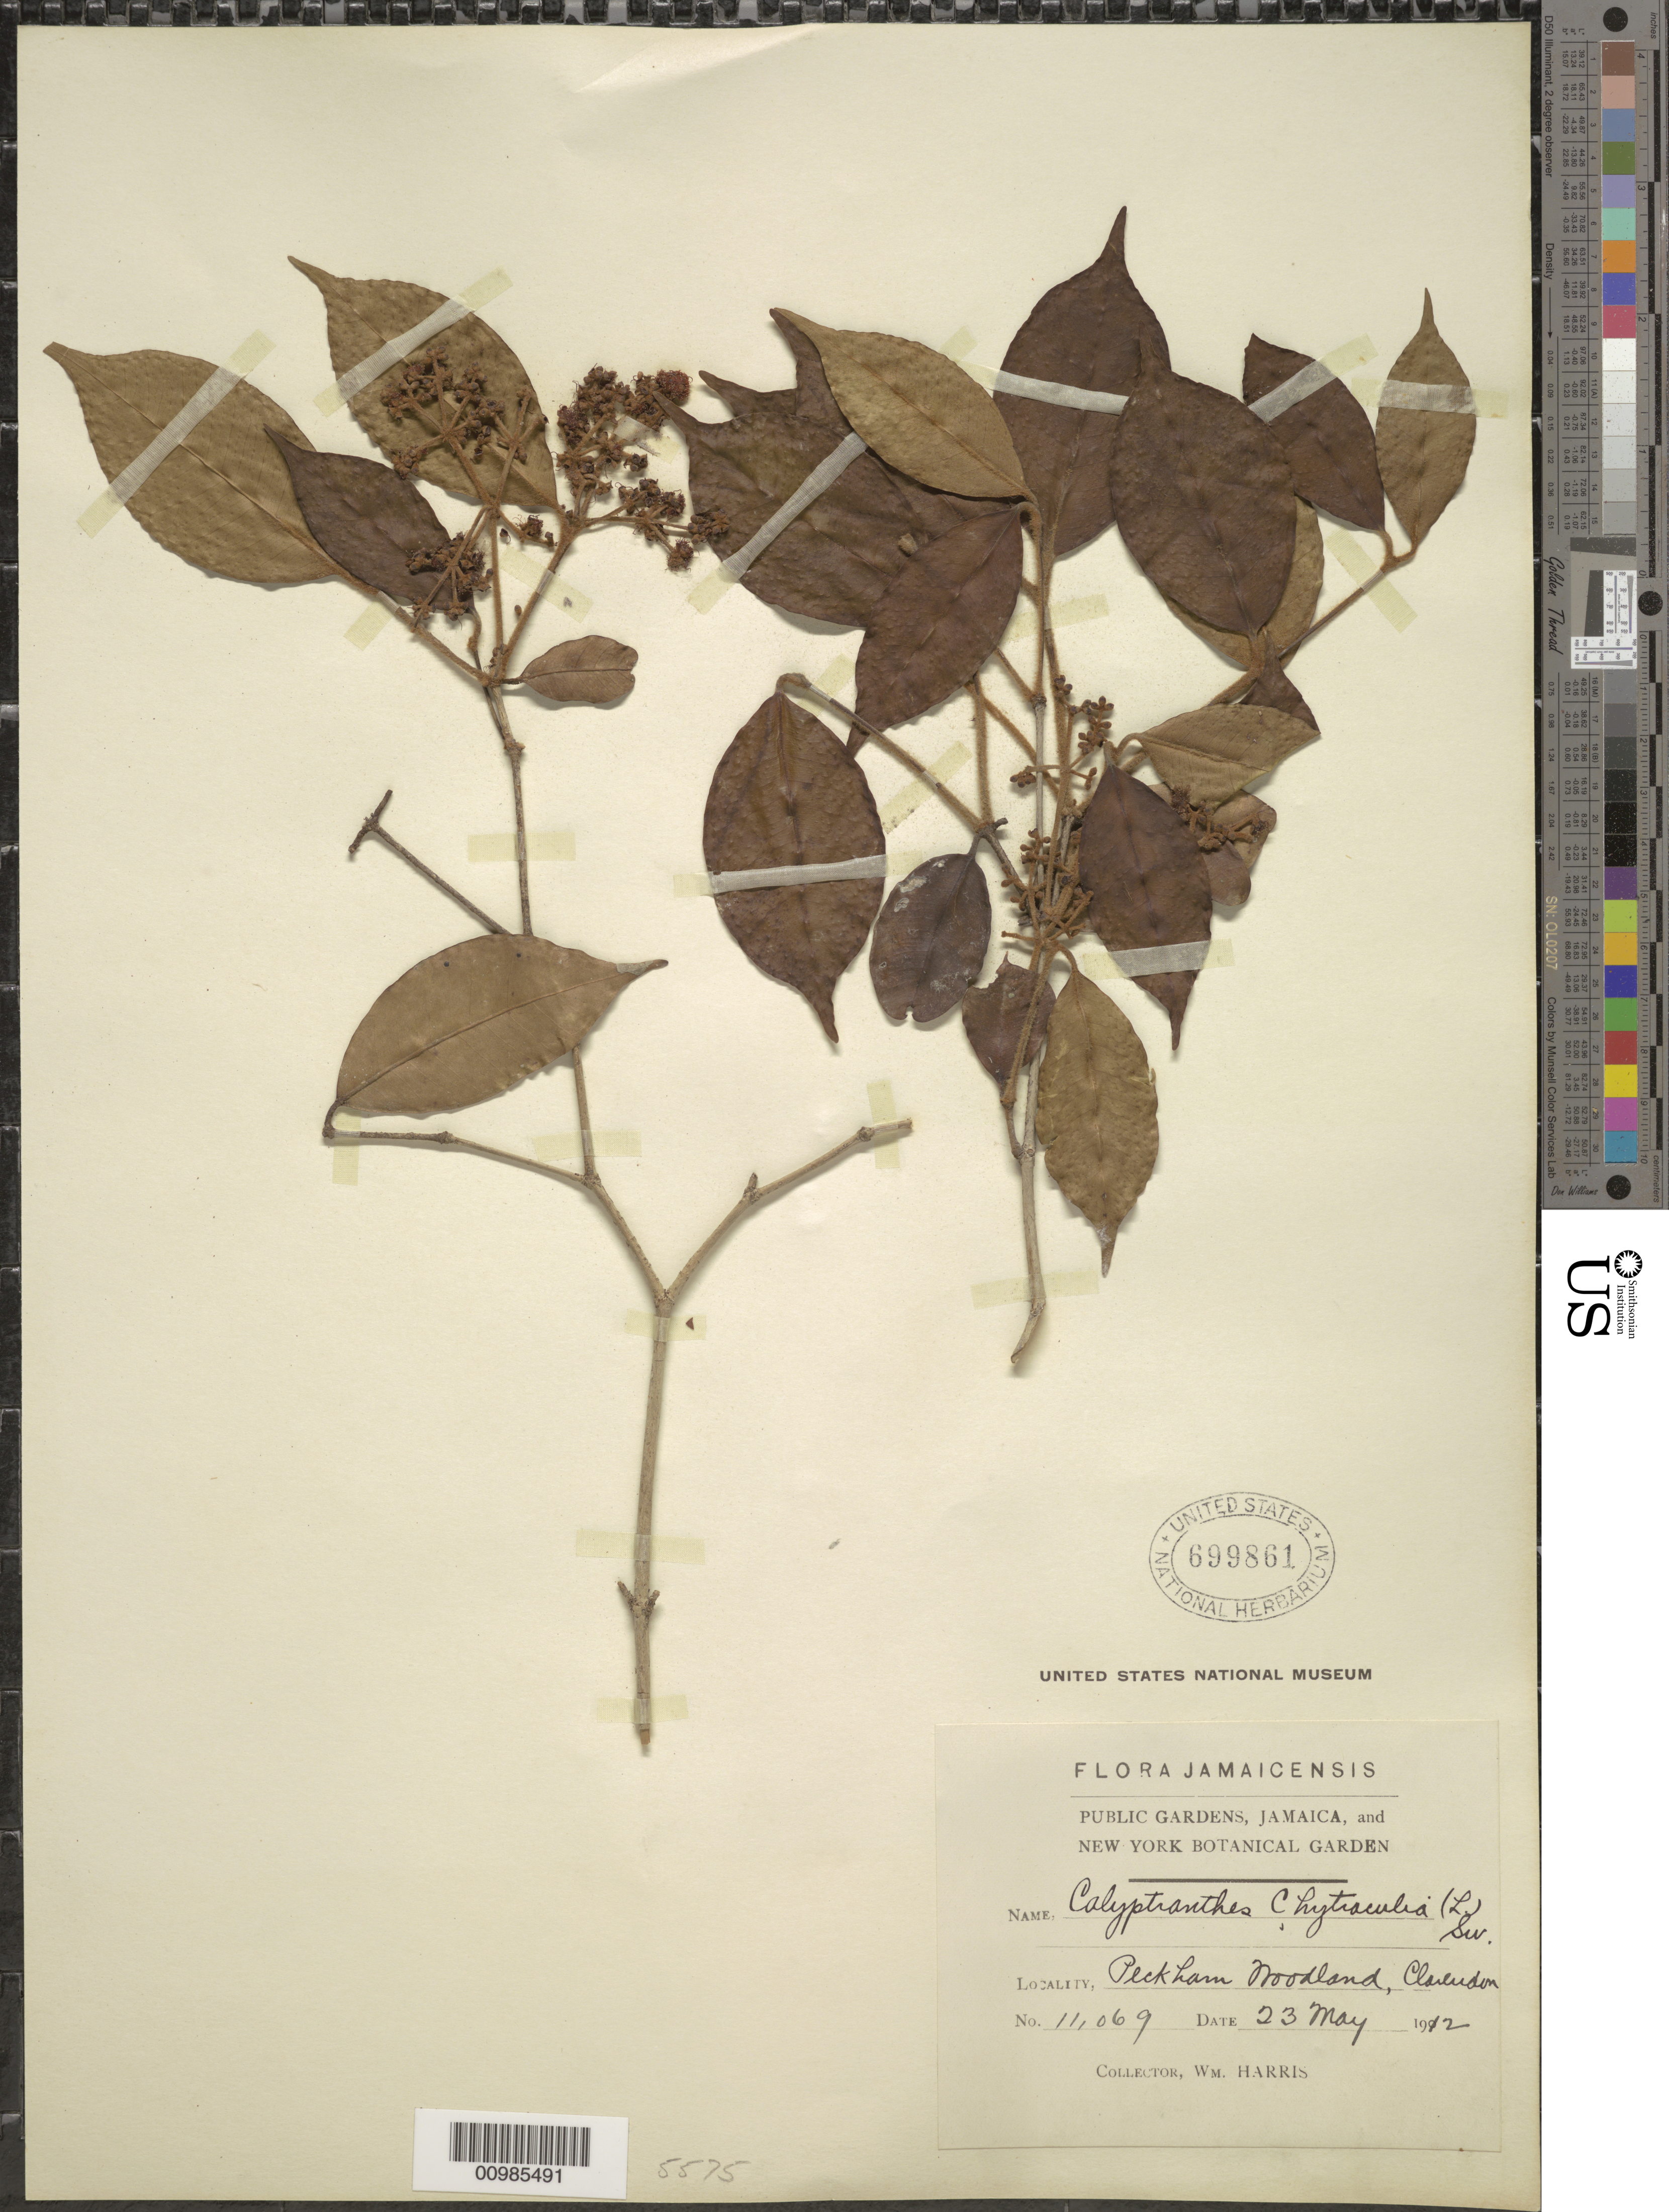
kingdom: Plantae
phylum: Tracheophyta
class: Magnoliopsida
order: Myrtales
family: Myrtaceae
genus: Myrcia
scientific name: Myrcia chytraculia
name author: (L.) A.R. Lourenço & E. Lucas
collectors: W. H. Harris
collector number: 11069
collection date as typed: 23 May 1912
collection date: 1912-05-23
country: Jamaica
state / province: Clarendon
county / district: Peckham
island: Jamaica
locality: Peckman Woodland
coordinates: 0 N, 0 E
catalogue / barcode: US 699861